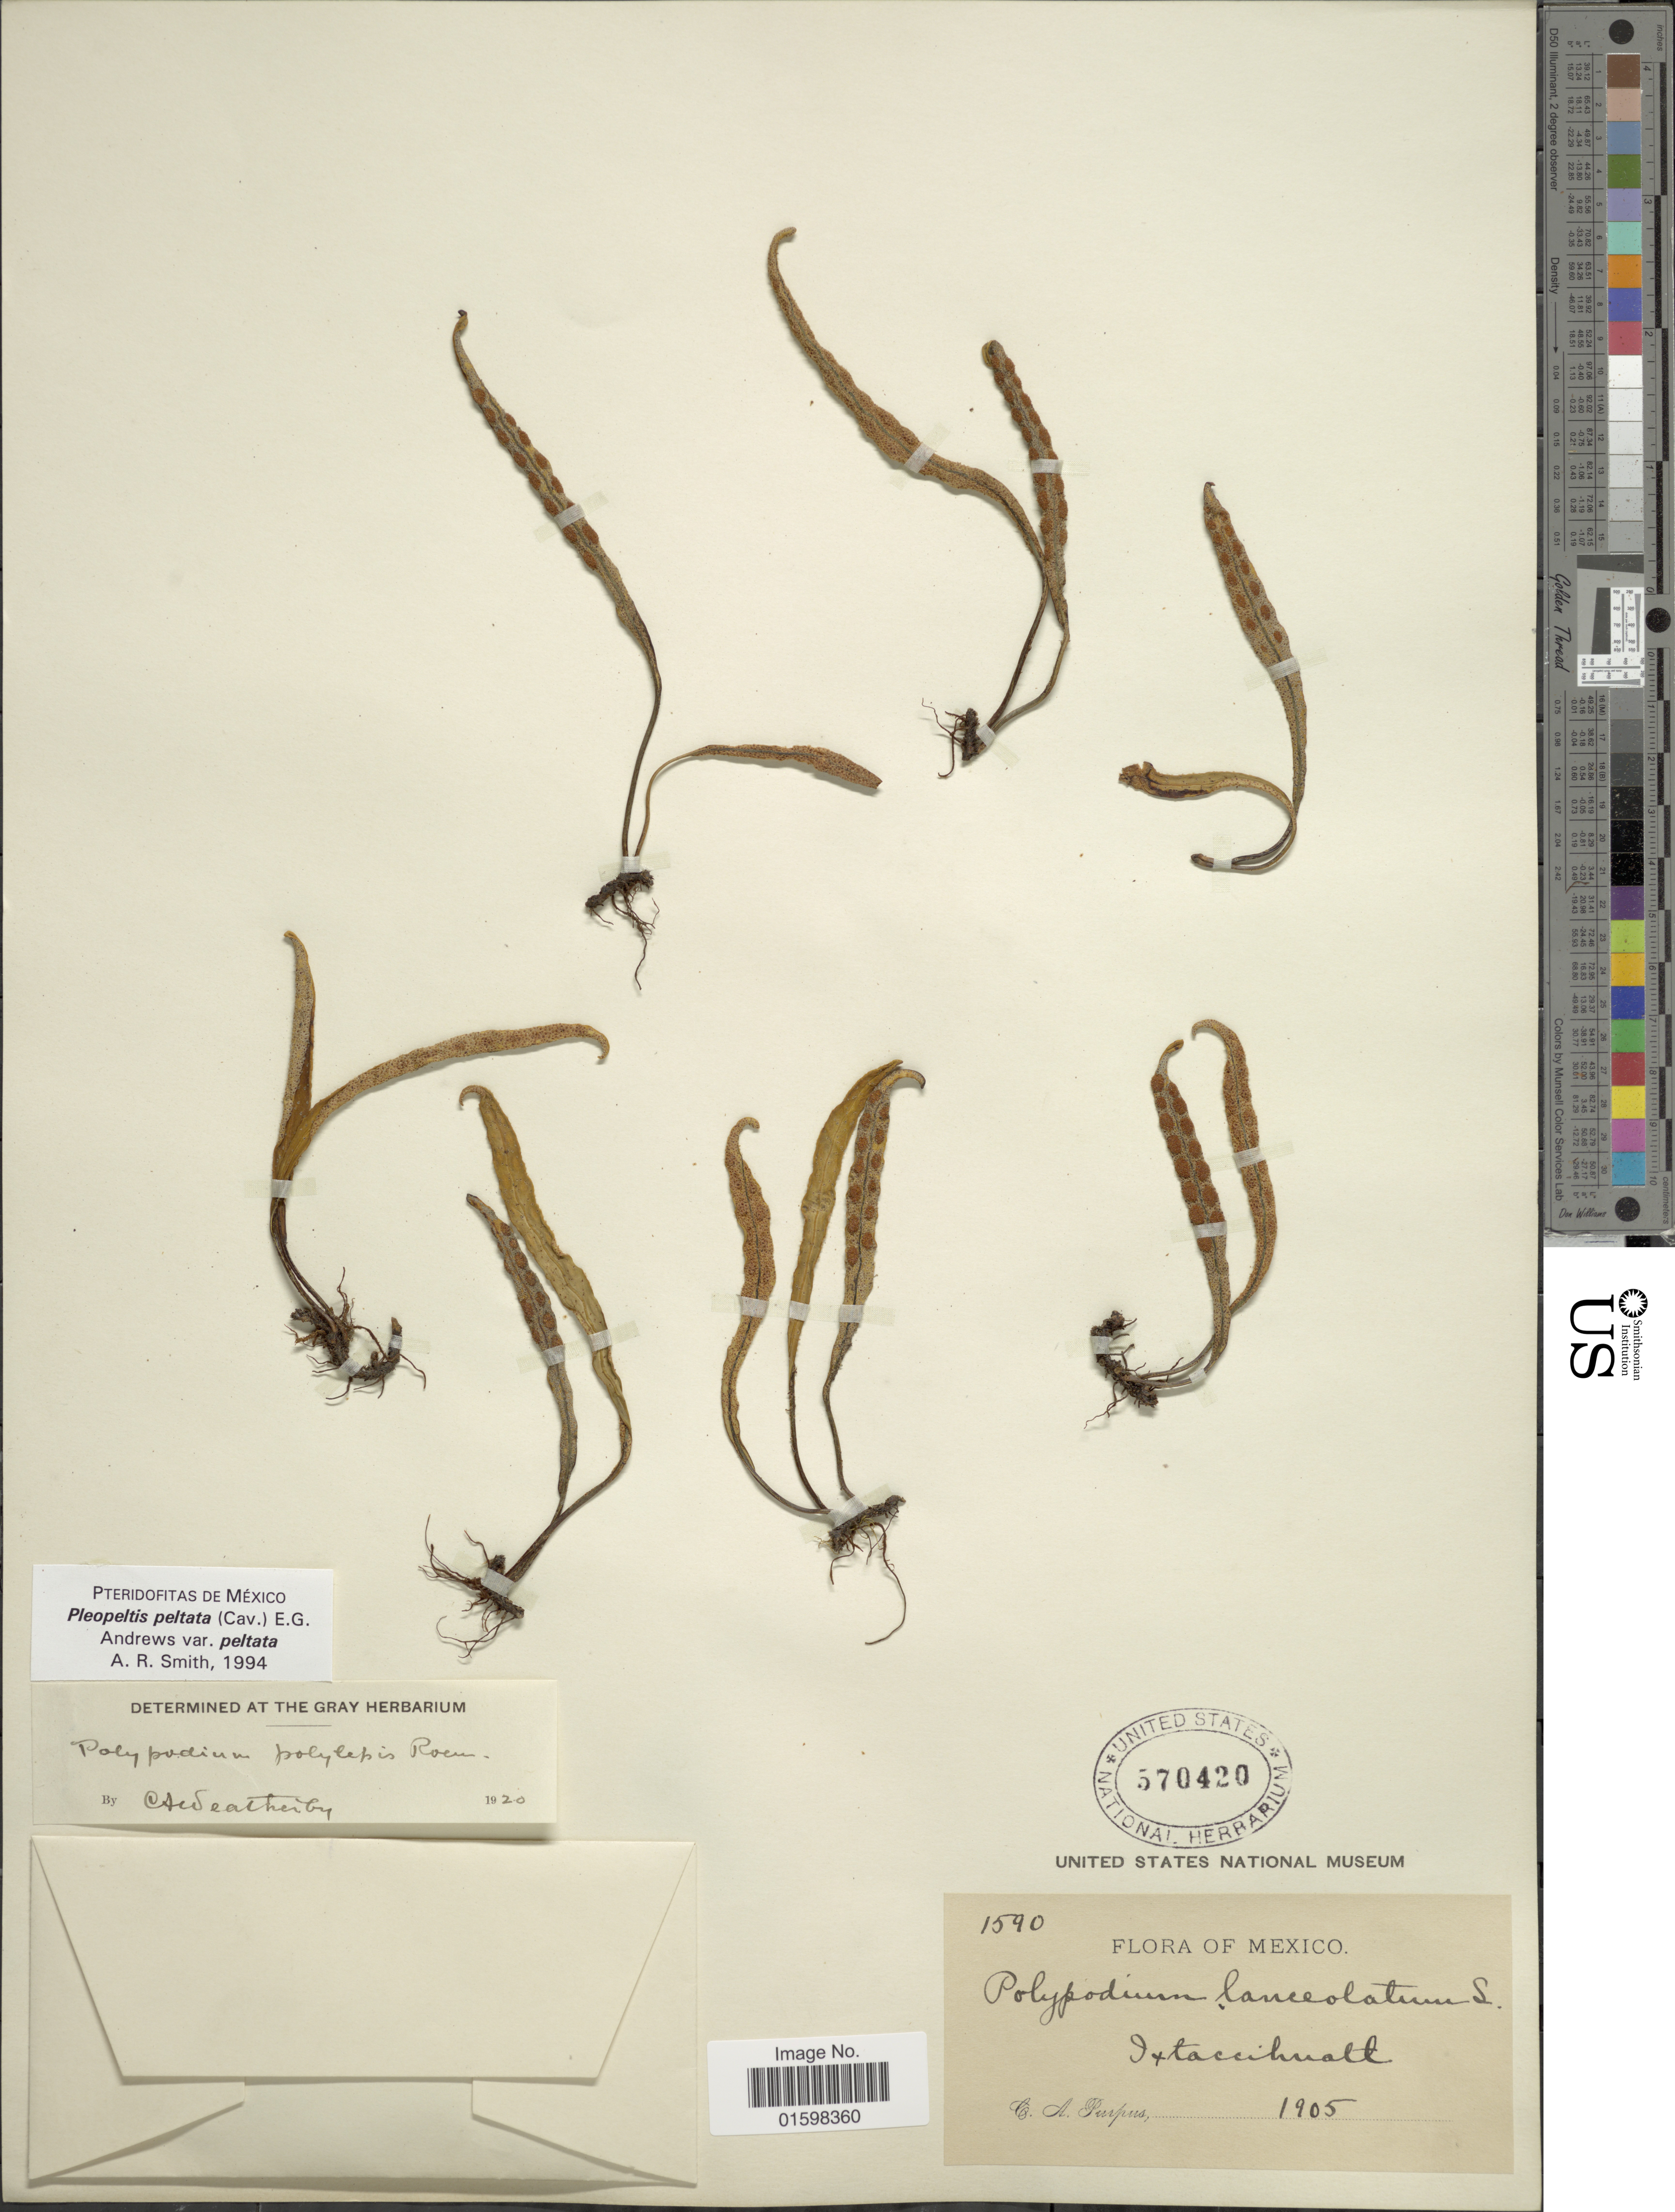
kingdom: Plantae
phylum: Tracheophyta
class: Polypodiopsida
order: Polypodiales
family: Polypodiaceae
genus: Pleopeltis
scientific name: Pleopeltis polylepis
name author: (Roem. ex Kunze) T. Moore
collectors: C. A. Purpus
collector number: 1590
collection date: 1905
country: Mexico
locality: Ixtaccihuatl.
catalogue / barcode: US 570420